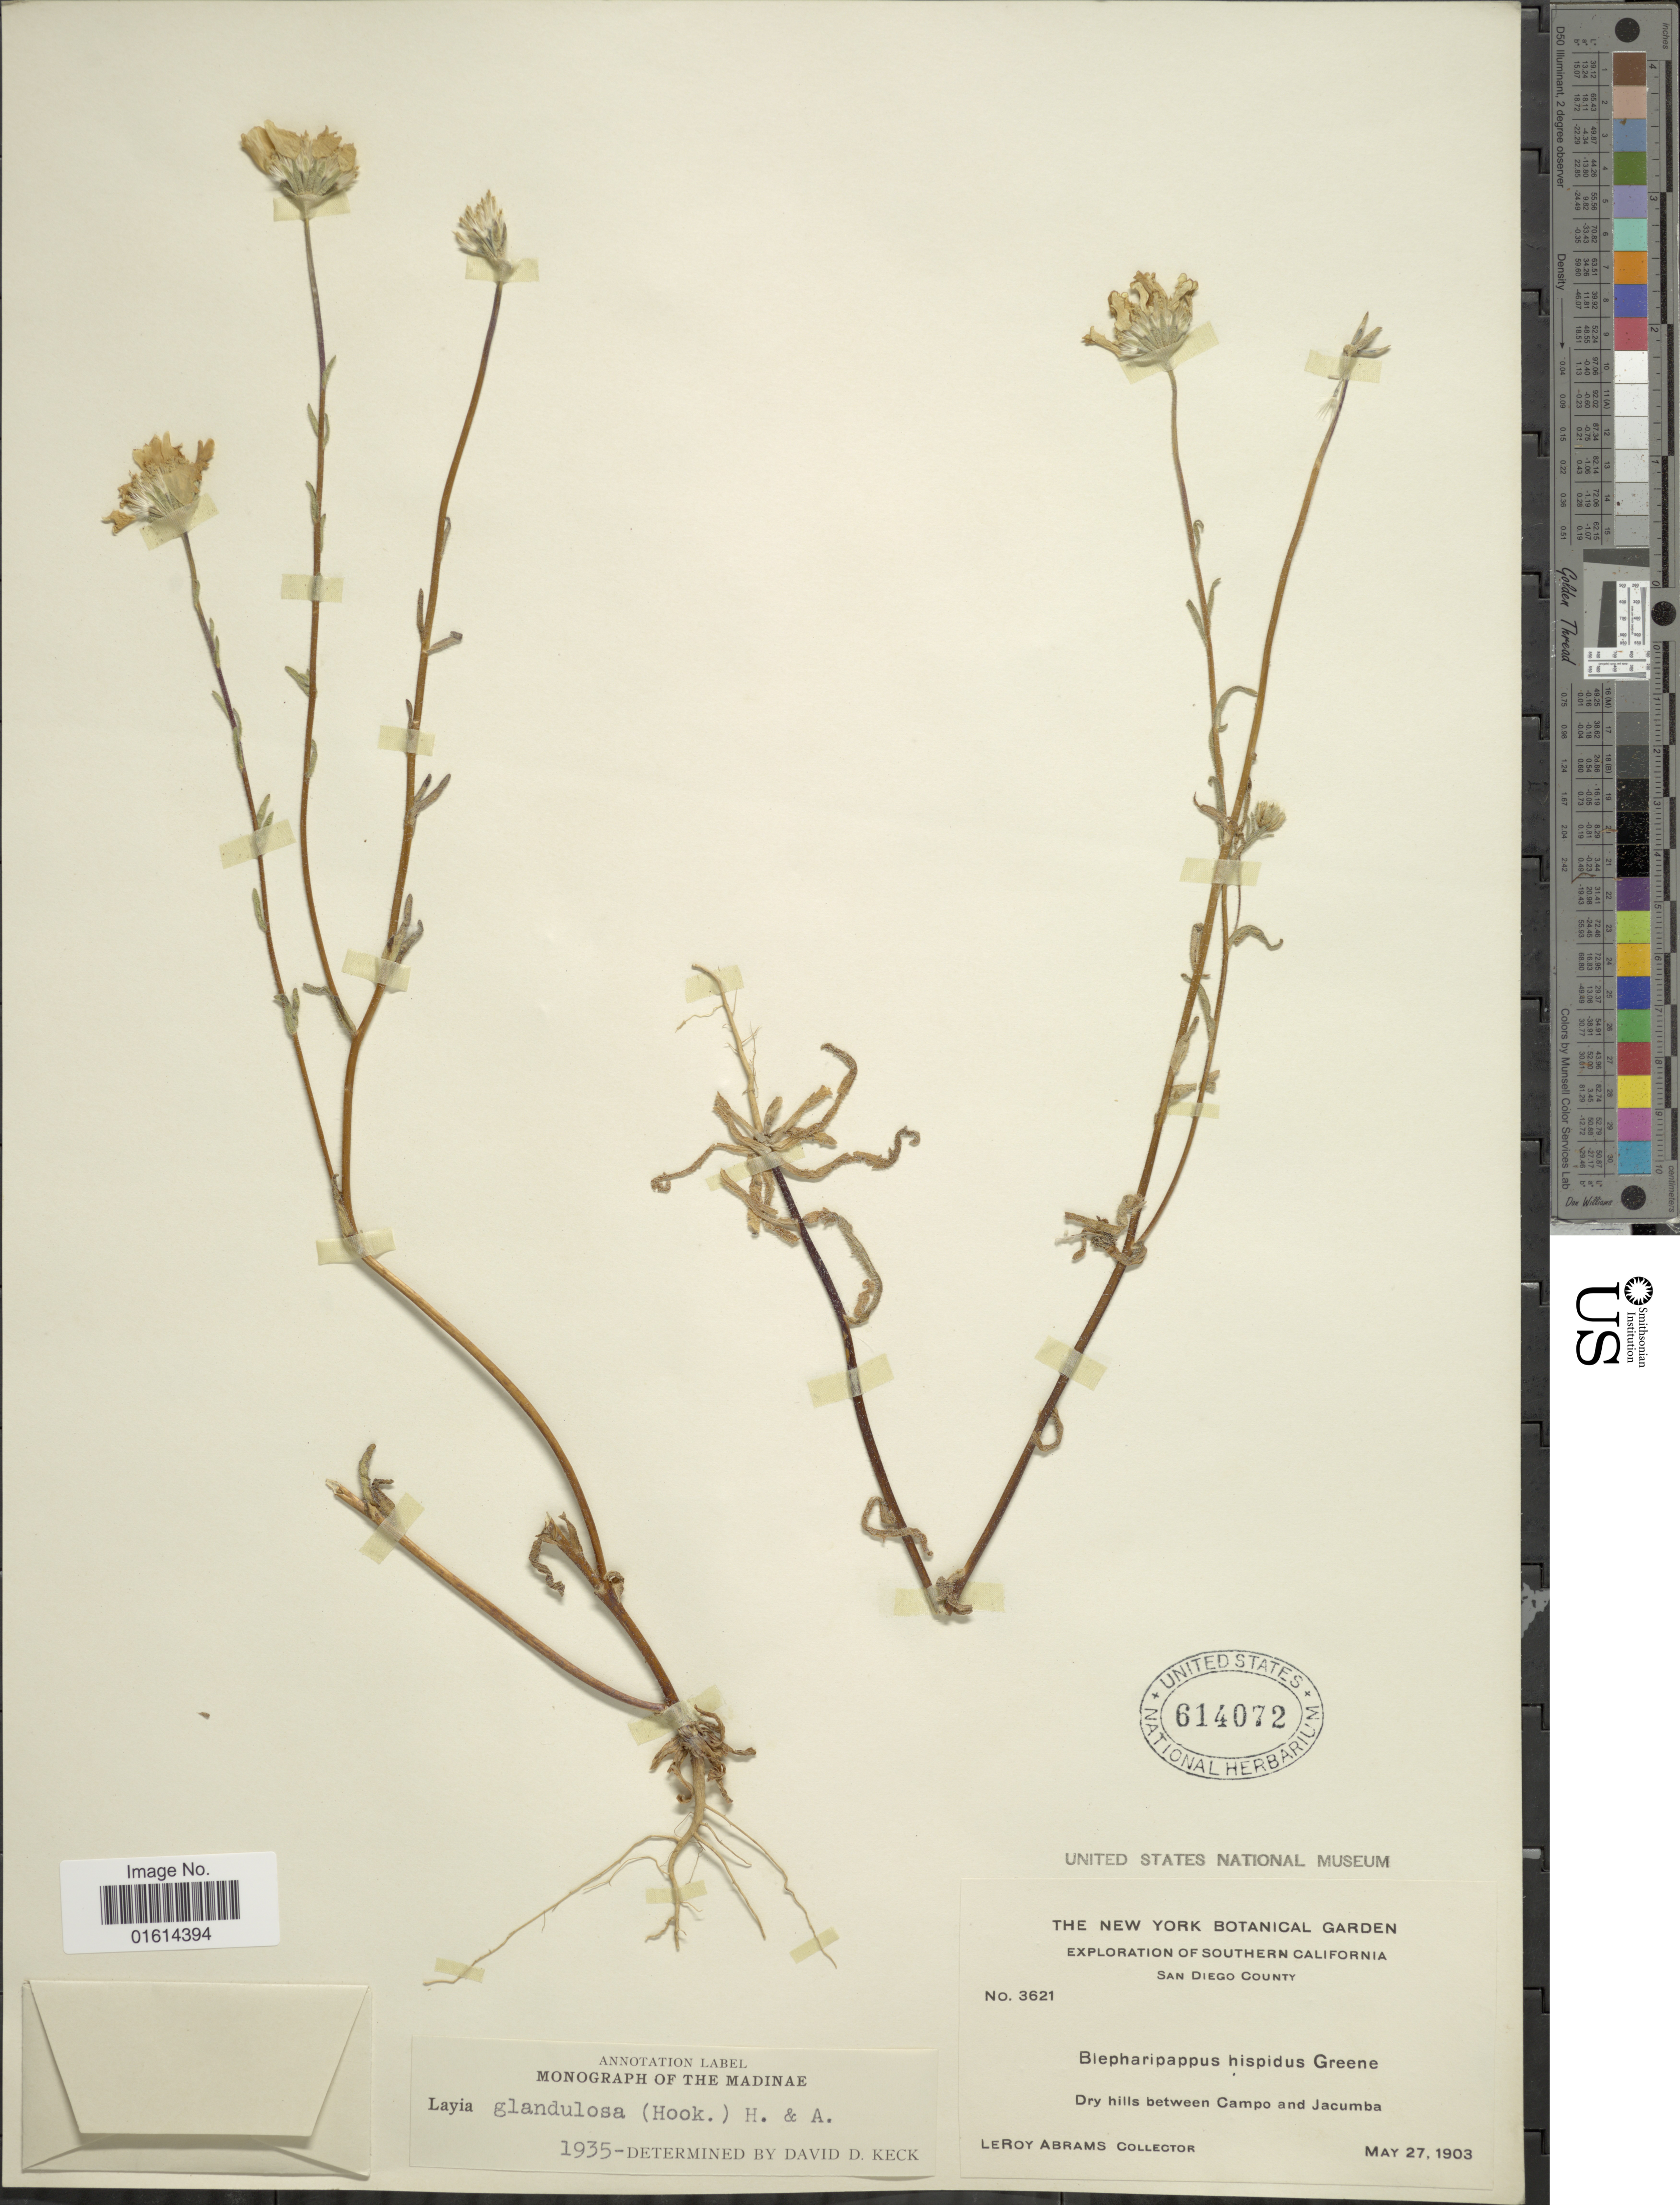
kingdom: Plantae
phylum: Tracheophyta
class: Magnoliopsida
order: Asterales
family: Asteraceae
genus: Layia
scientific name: Layia glandulosa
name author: Hook. & Arn.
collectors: L. Abrams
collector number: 3621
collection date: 1903-05-27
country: United States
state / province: California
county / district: San Diego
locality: Southern California, San Diego County, between Campo and Jacumba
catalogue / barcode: US 614072